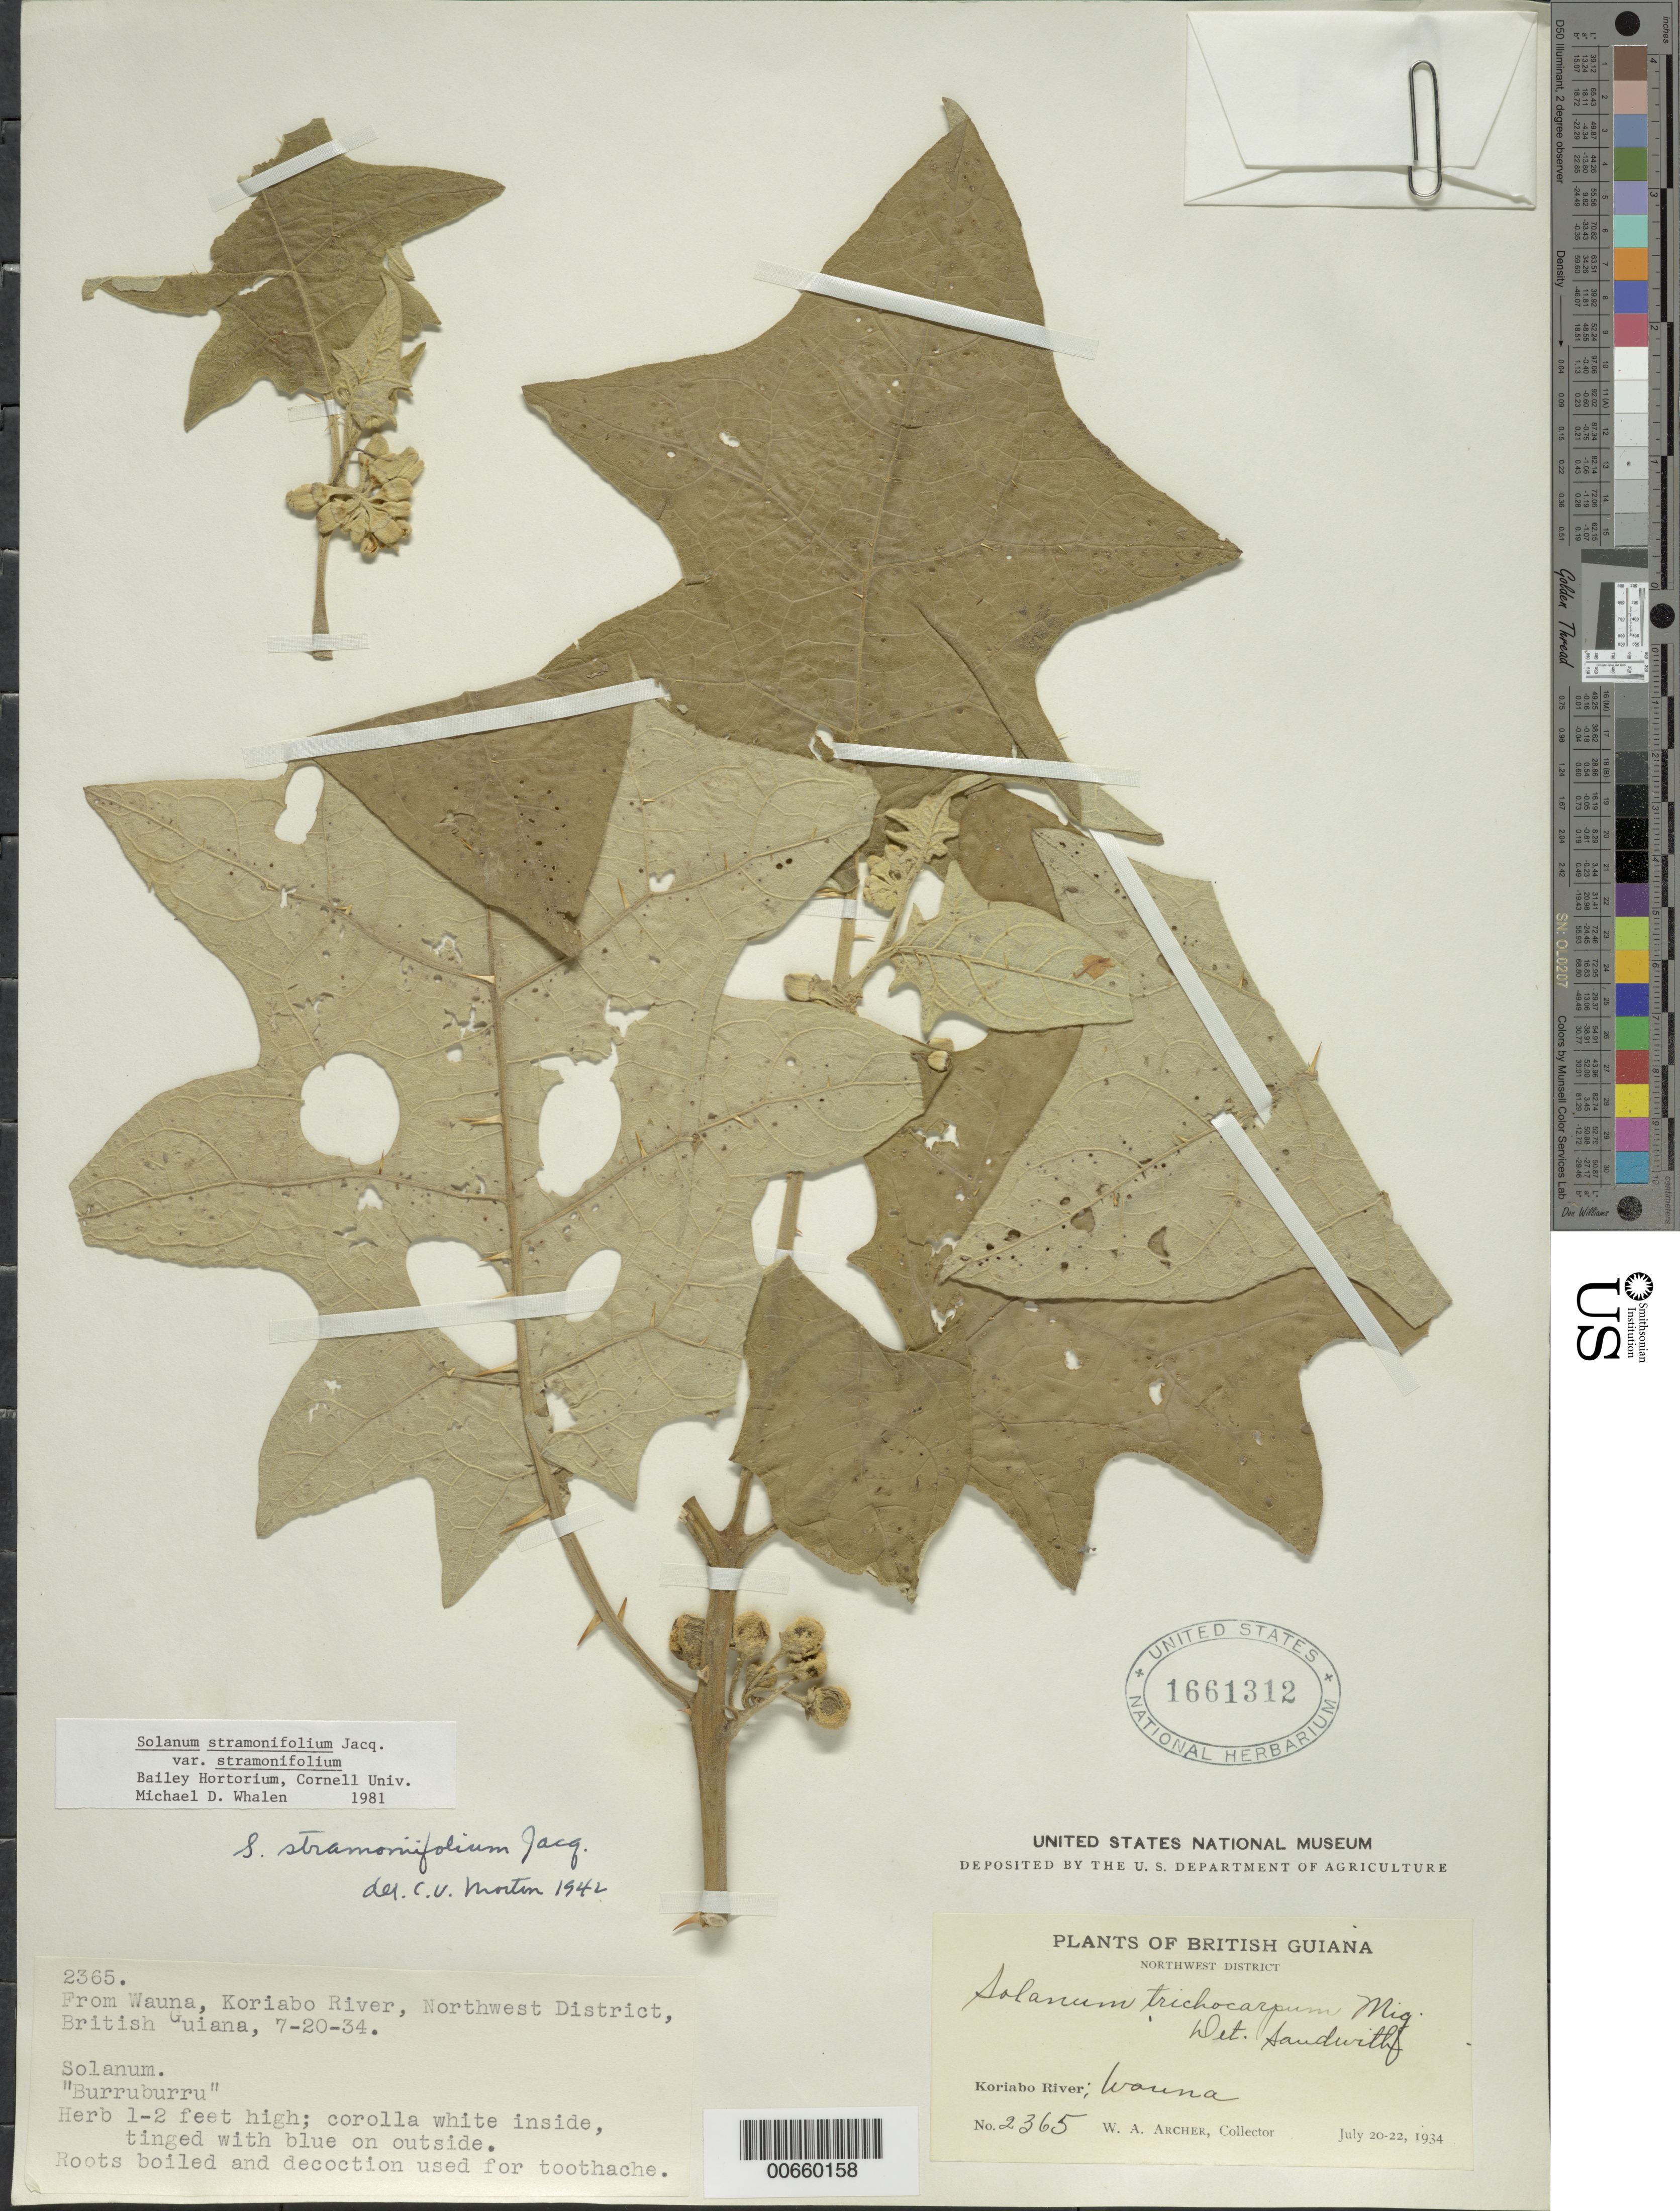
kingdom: Plantae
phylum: Tracheophyta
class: Magnoliopsida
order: Solanales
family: Solanaceae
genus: Solanum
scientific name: Solanum stramoniifolium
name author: Jacq.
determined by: Whalen, M. D.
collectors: A. W. Archer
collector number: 2365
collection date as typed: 7 Jul 1934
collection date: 1934-07-07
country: Guyana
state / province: Barima-Waini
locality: Koriabo R., Wauna, NW Dist.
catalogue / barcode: US 1661312